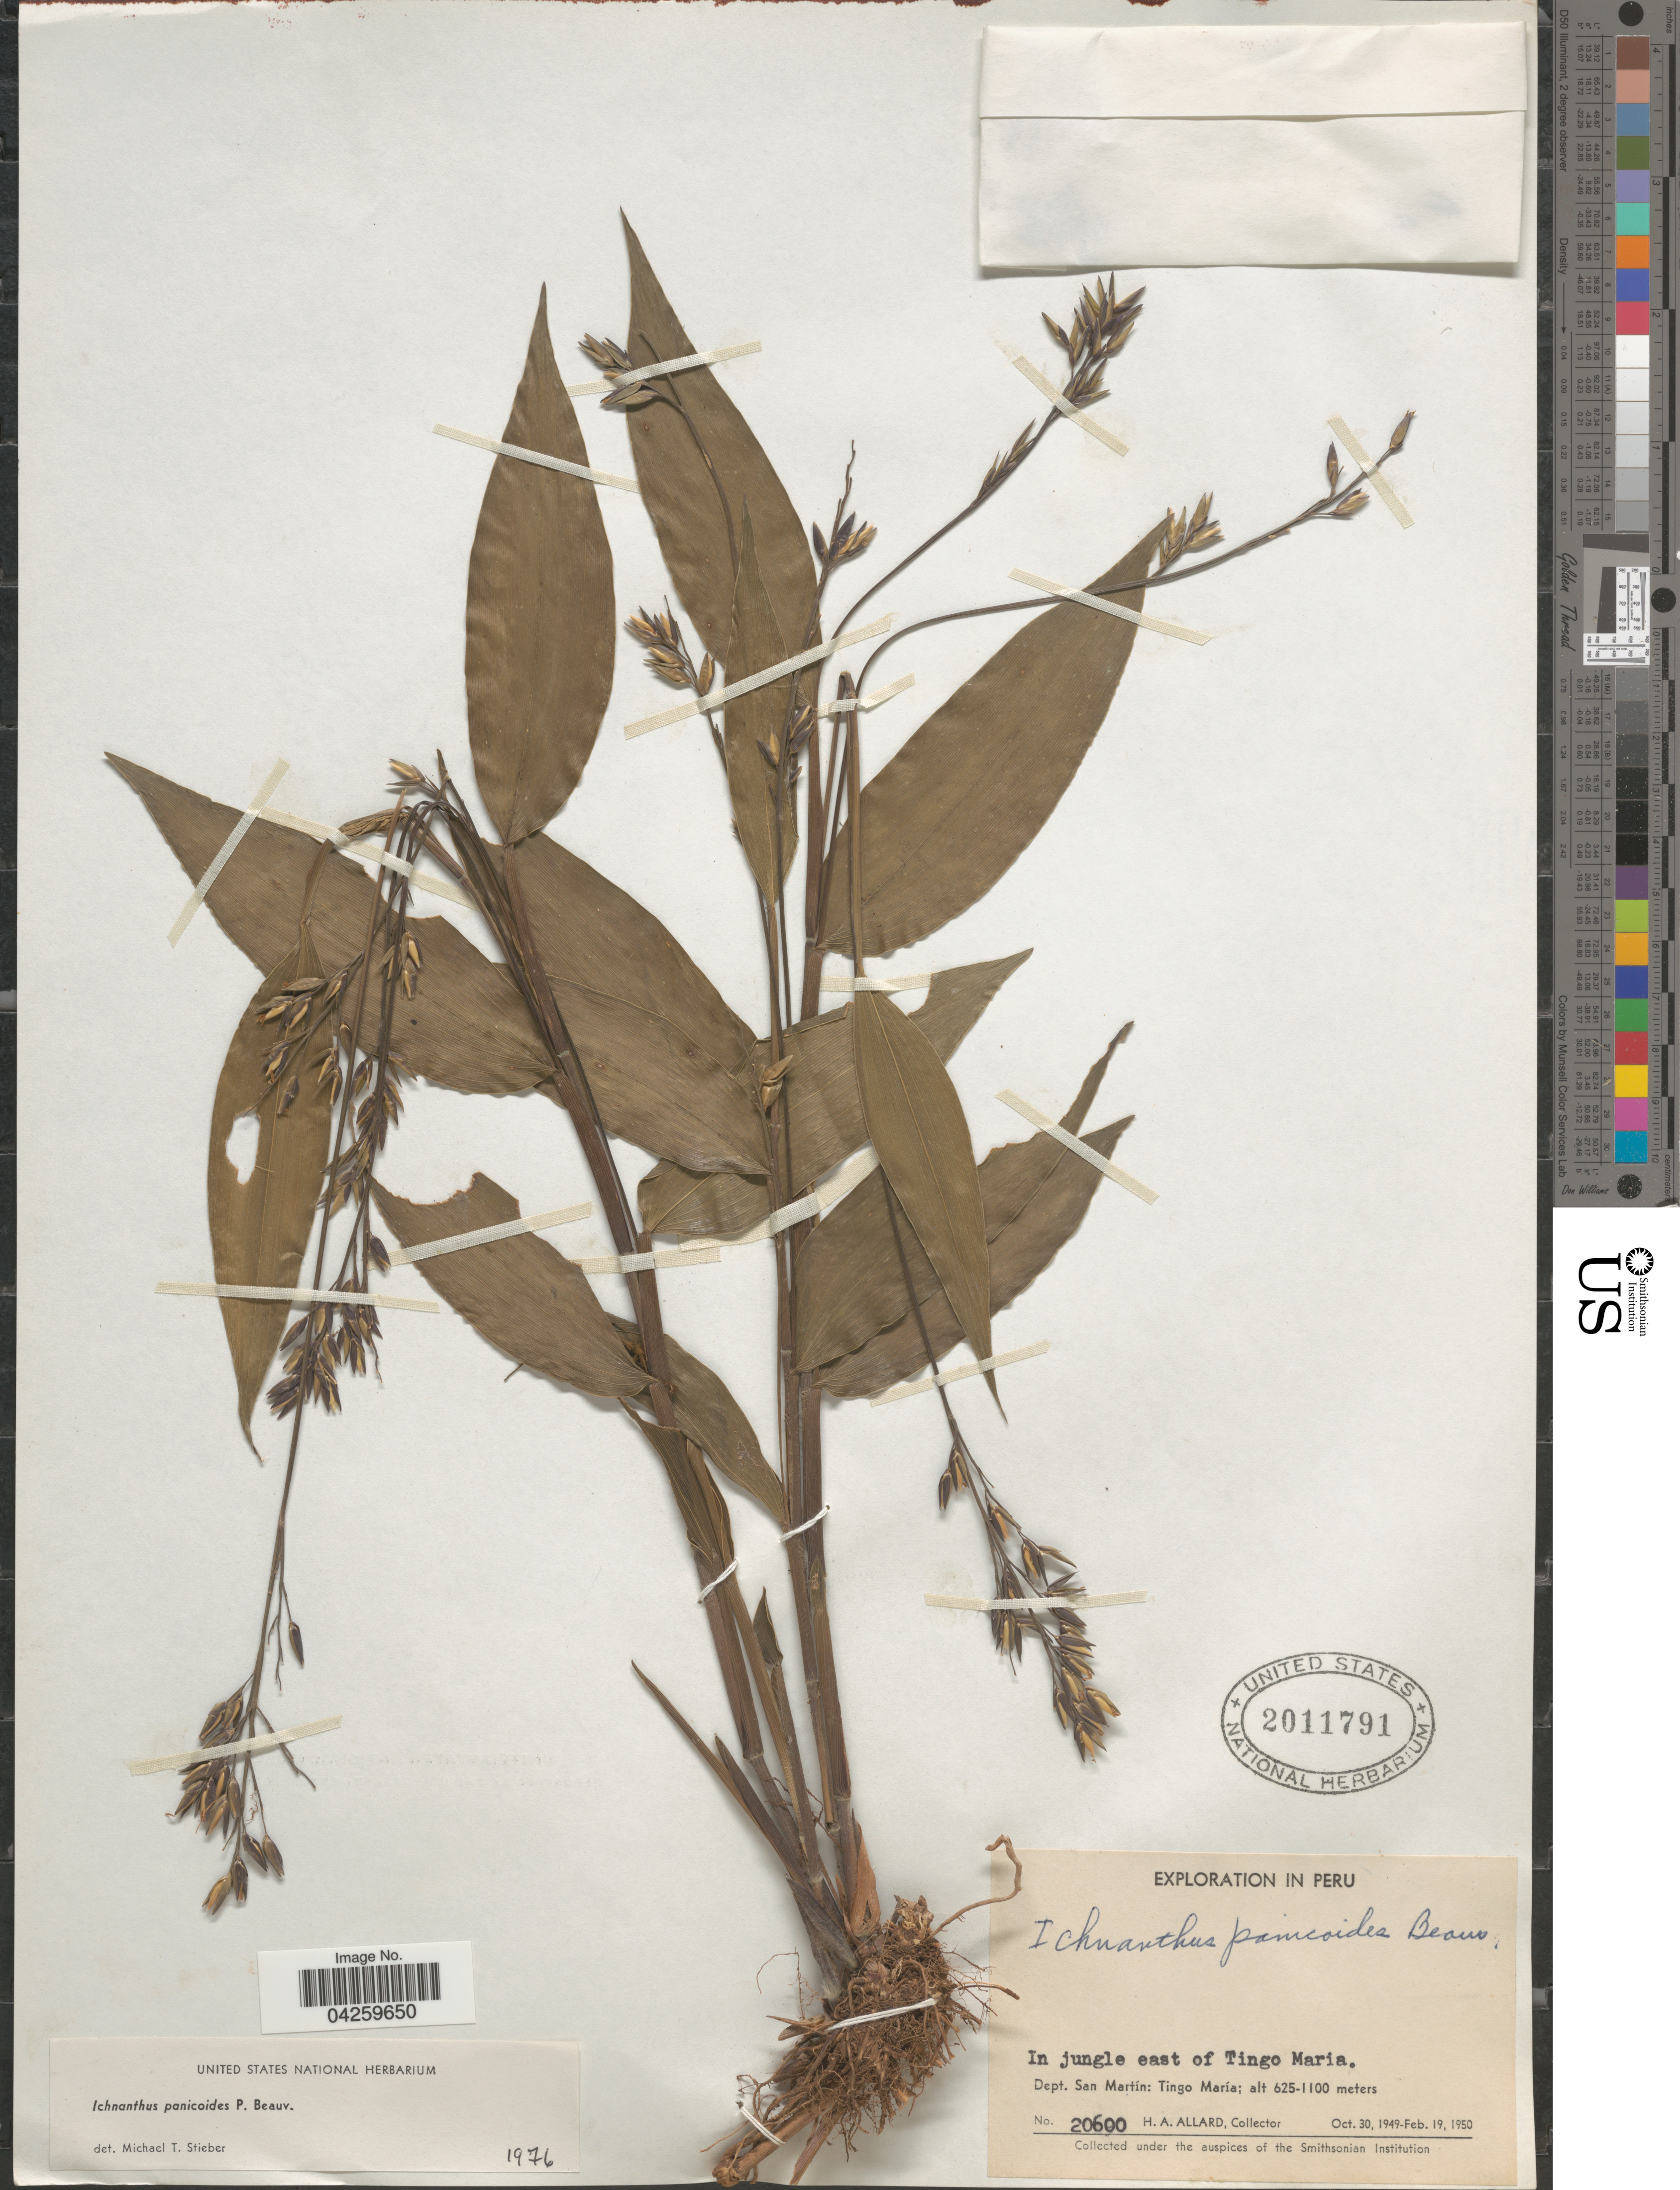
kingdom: Plantae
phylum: Tracheophyta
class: Liliopsida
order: Poales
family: Poaceae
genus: Ichnanthus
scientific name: Ichnanthus panicoides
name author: P. Beauv.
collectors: H. A. Allard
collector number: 20600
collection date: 1949-10-30/1950-02-19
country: Peru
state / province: San Martín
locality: Exploration in Peru. In jungle east of Tingo Maria. Dept. San Martín: Tingo María.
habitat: in jungle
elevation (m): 625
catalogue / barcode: US 2011791